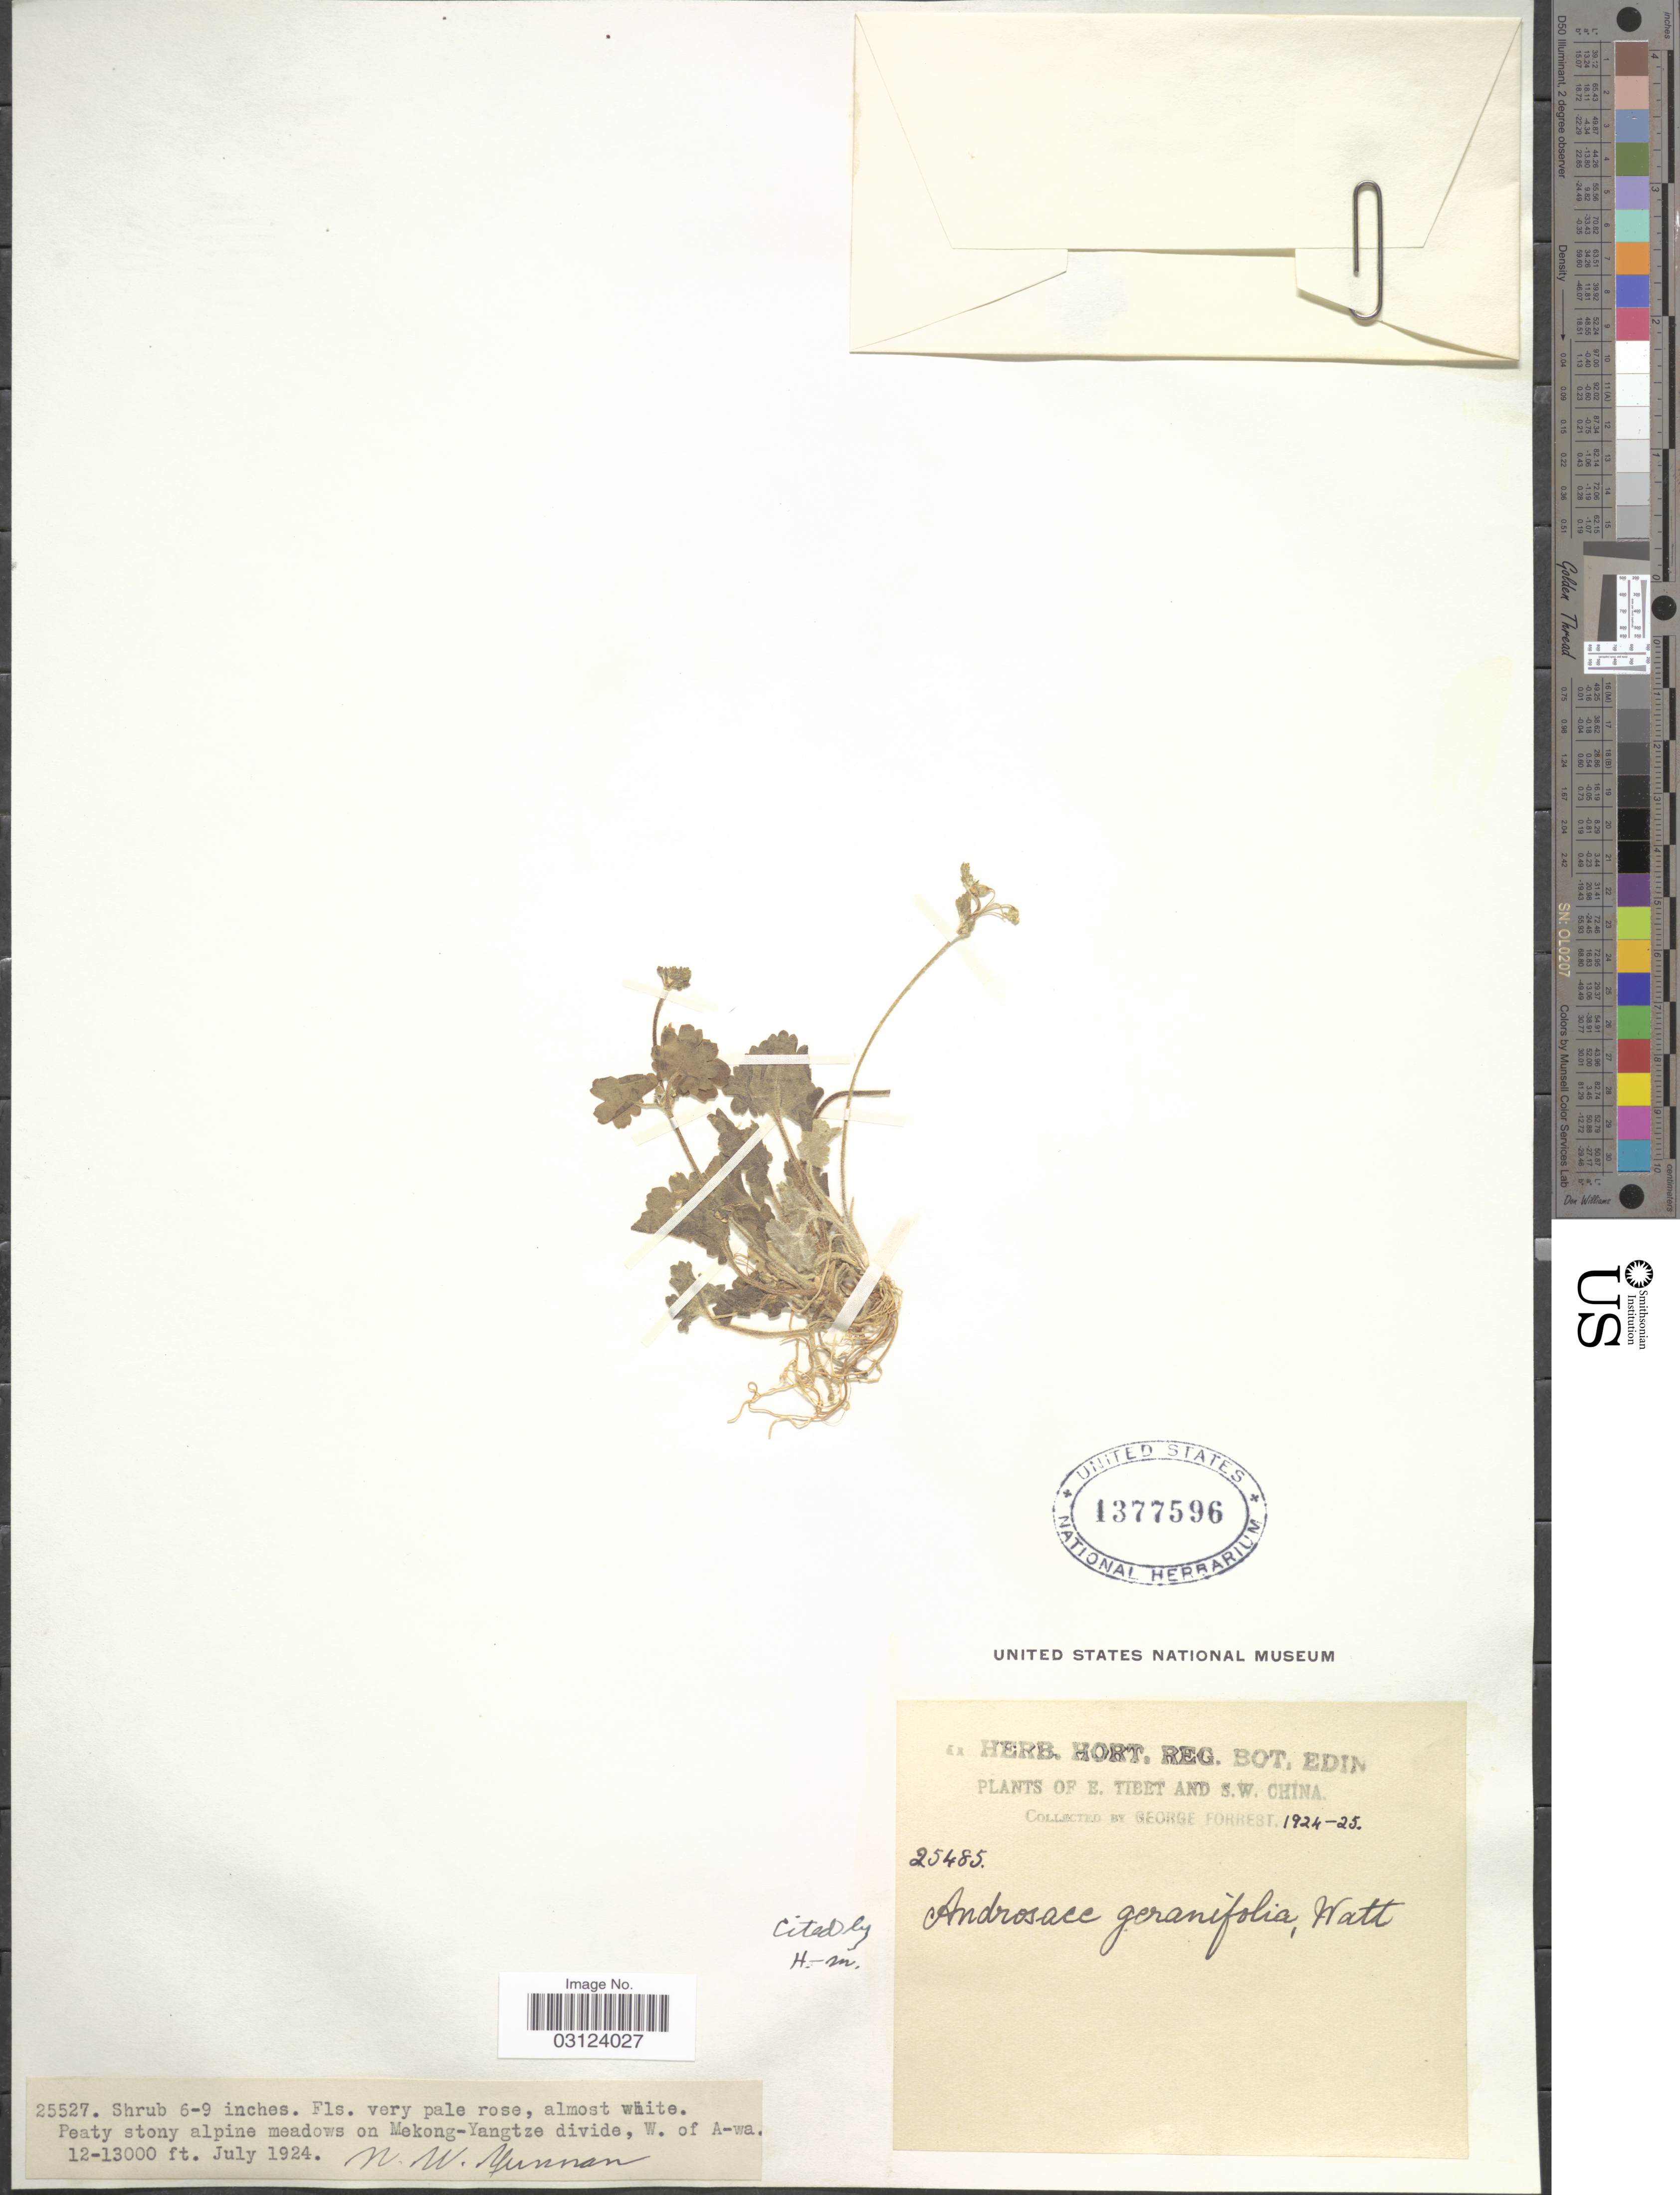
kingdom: Plantae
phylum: Tracheophyta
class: Magnoliopsida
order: Ericales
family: Primulaceae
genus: Androsace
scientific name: Androsace geraniifolia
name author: Watt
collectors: G. Forrest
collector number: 25485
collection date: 1924-07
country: China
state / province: Yunnan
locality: S.W. China, Peaty stoney alpine meadows on Mekong-Yangtze divide, W. of A-wa, N.W. Yunnan.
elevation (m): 3658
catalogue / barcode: US 1377596